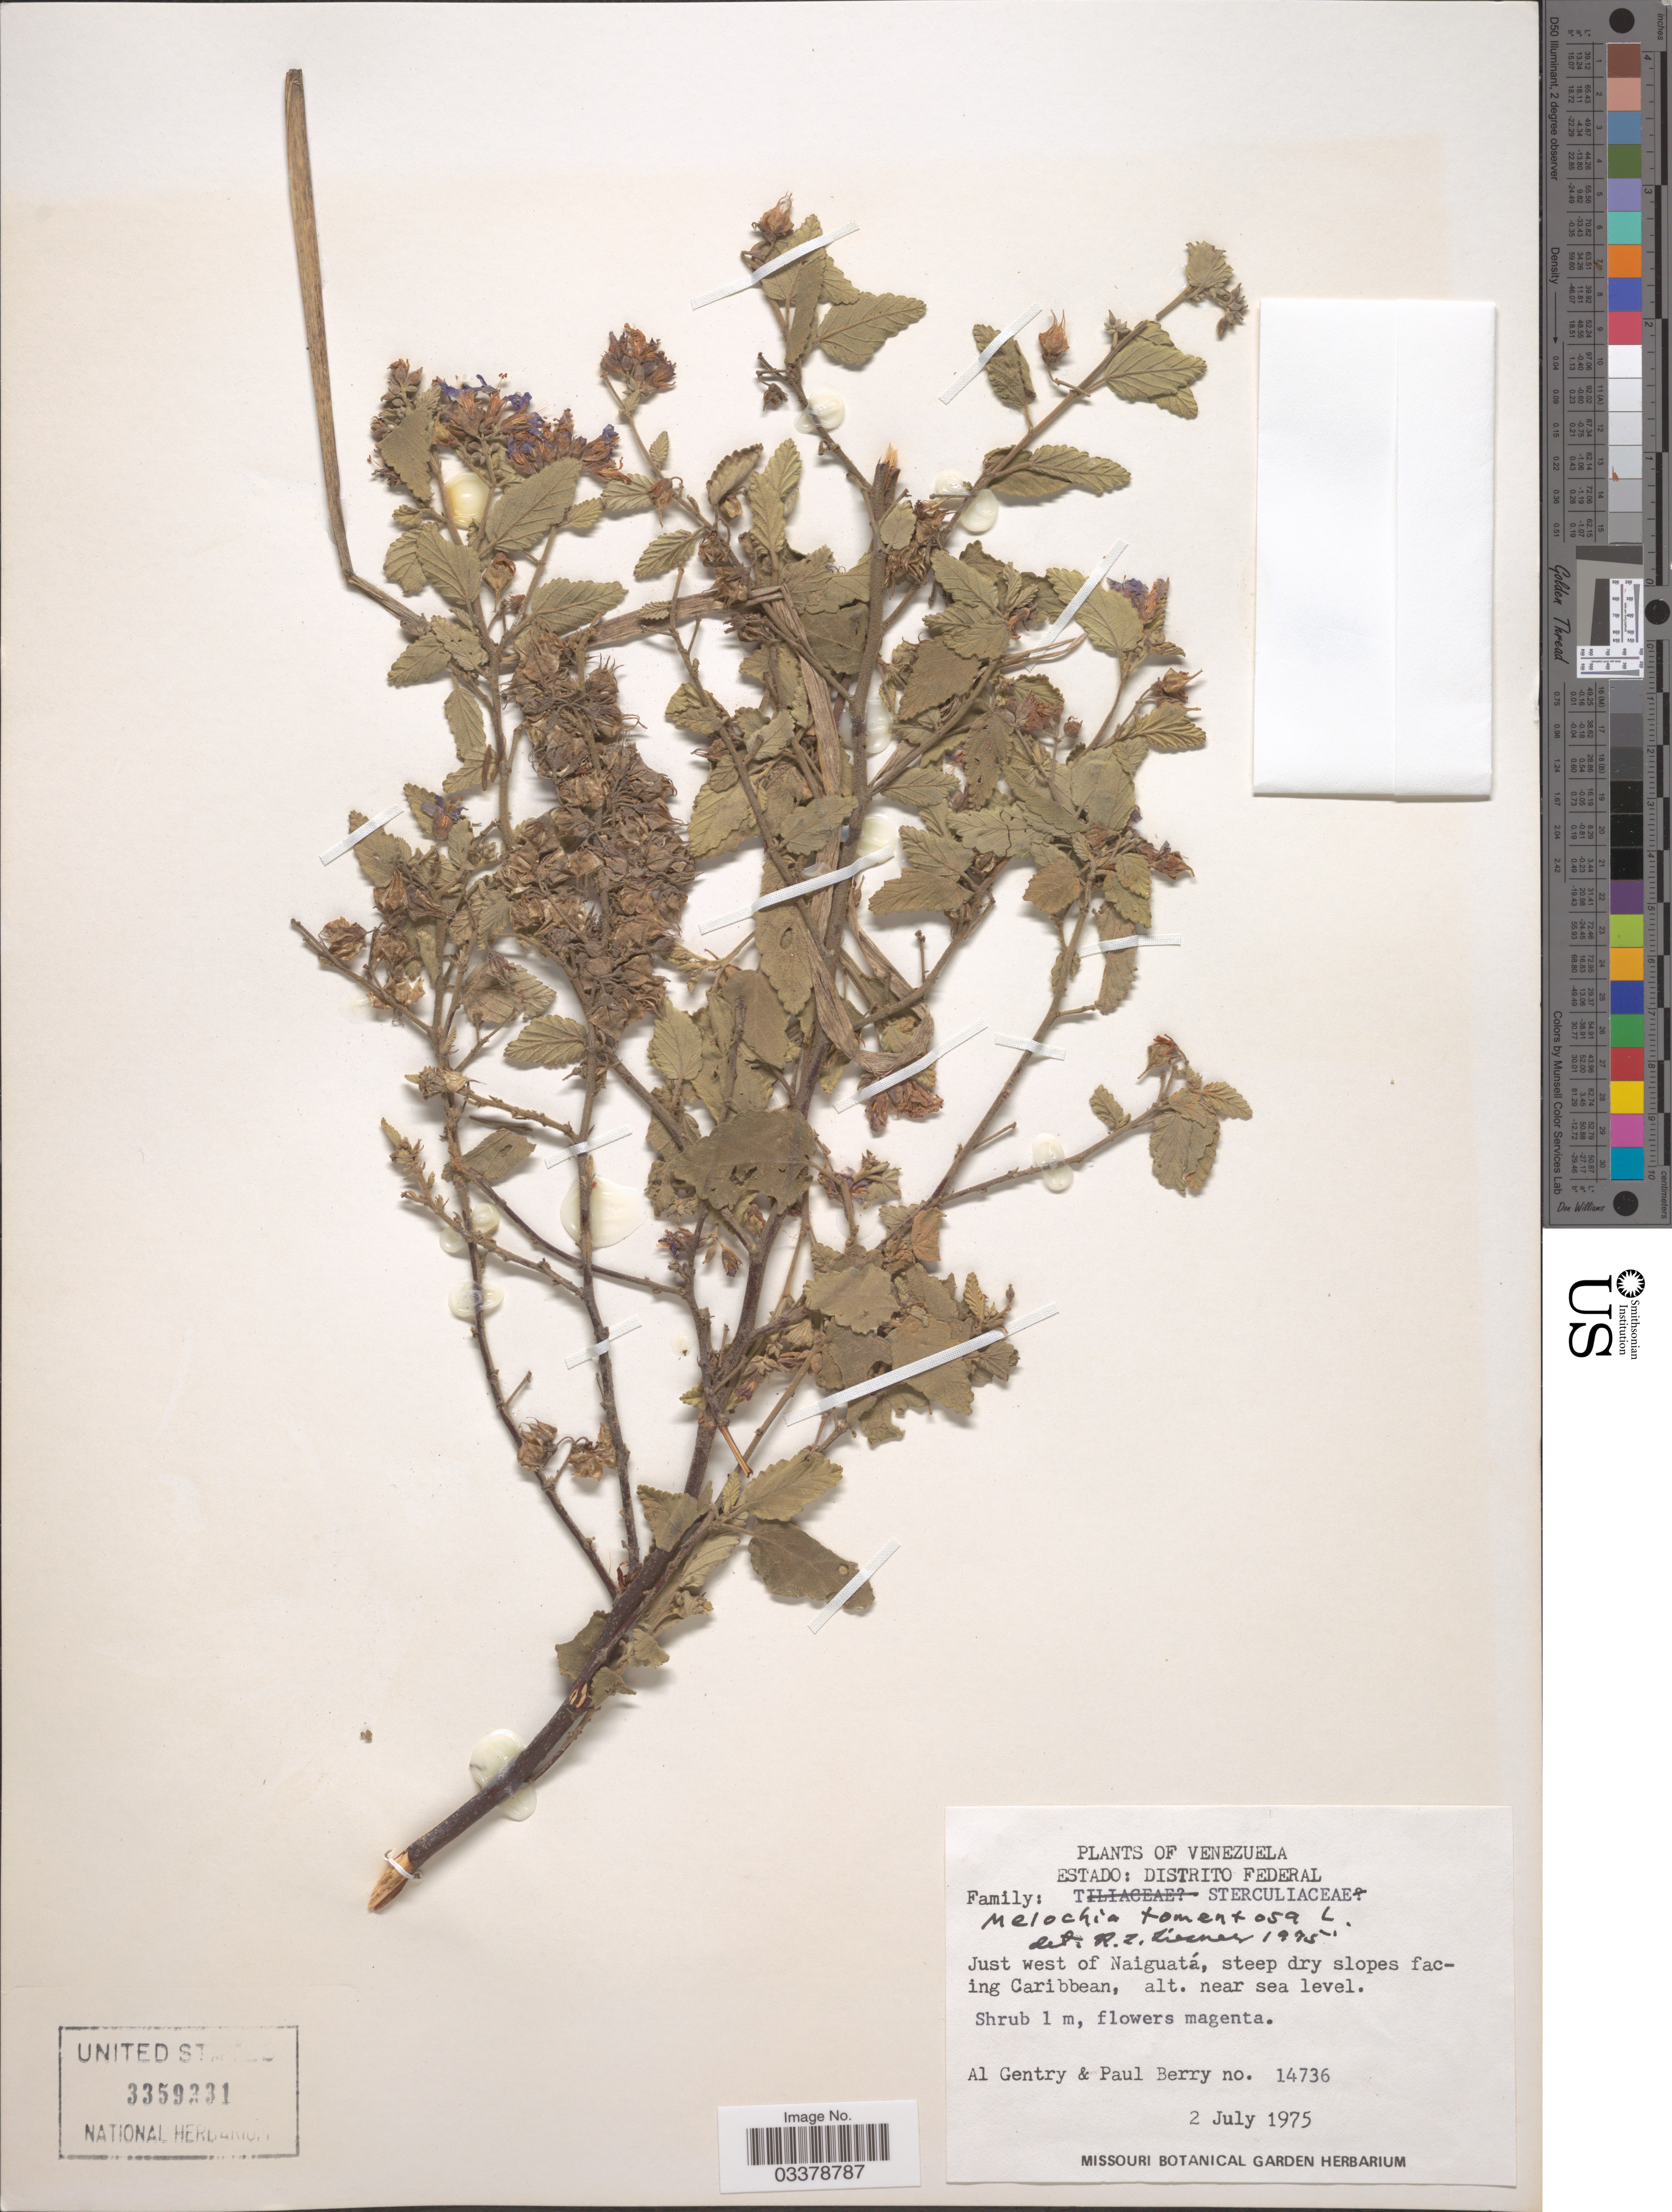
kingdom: Plantae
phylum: Tracheophyta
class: Magnoliopsida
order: Malvales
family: Malvaceae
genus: Melochia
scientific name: Melochia tomentosa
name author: L.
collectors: A. H. Gentry & P. Berry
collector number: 14736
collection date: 1975-07-02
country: Venezuela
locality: Estado: Distrito Federal. Just west of Naiguatá, steep dry slopes facing Caribbean.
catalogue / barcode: US 3359231